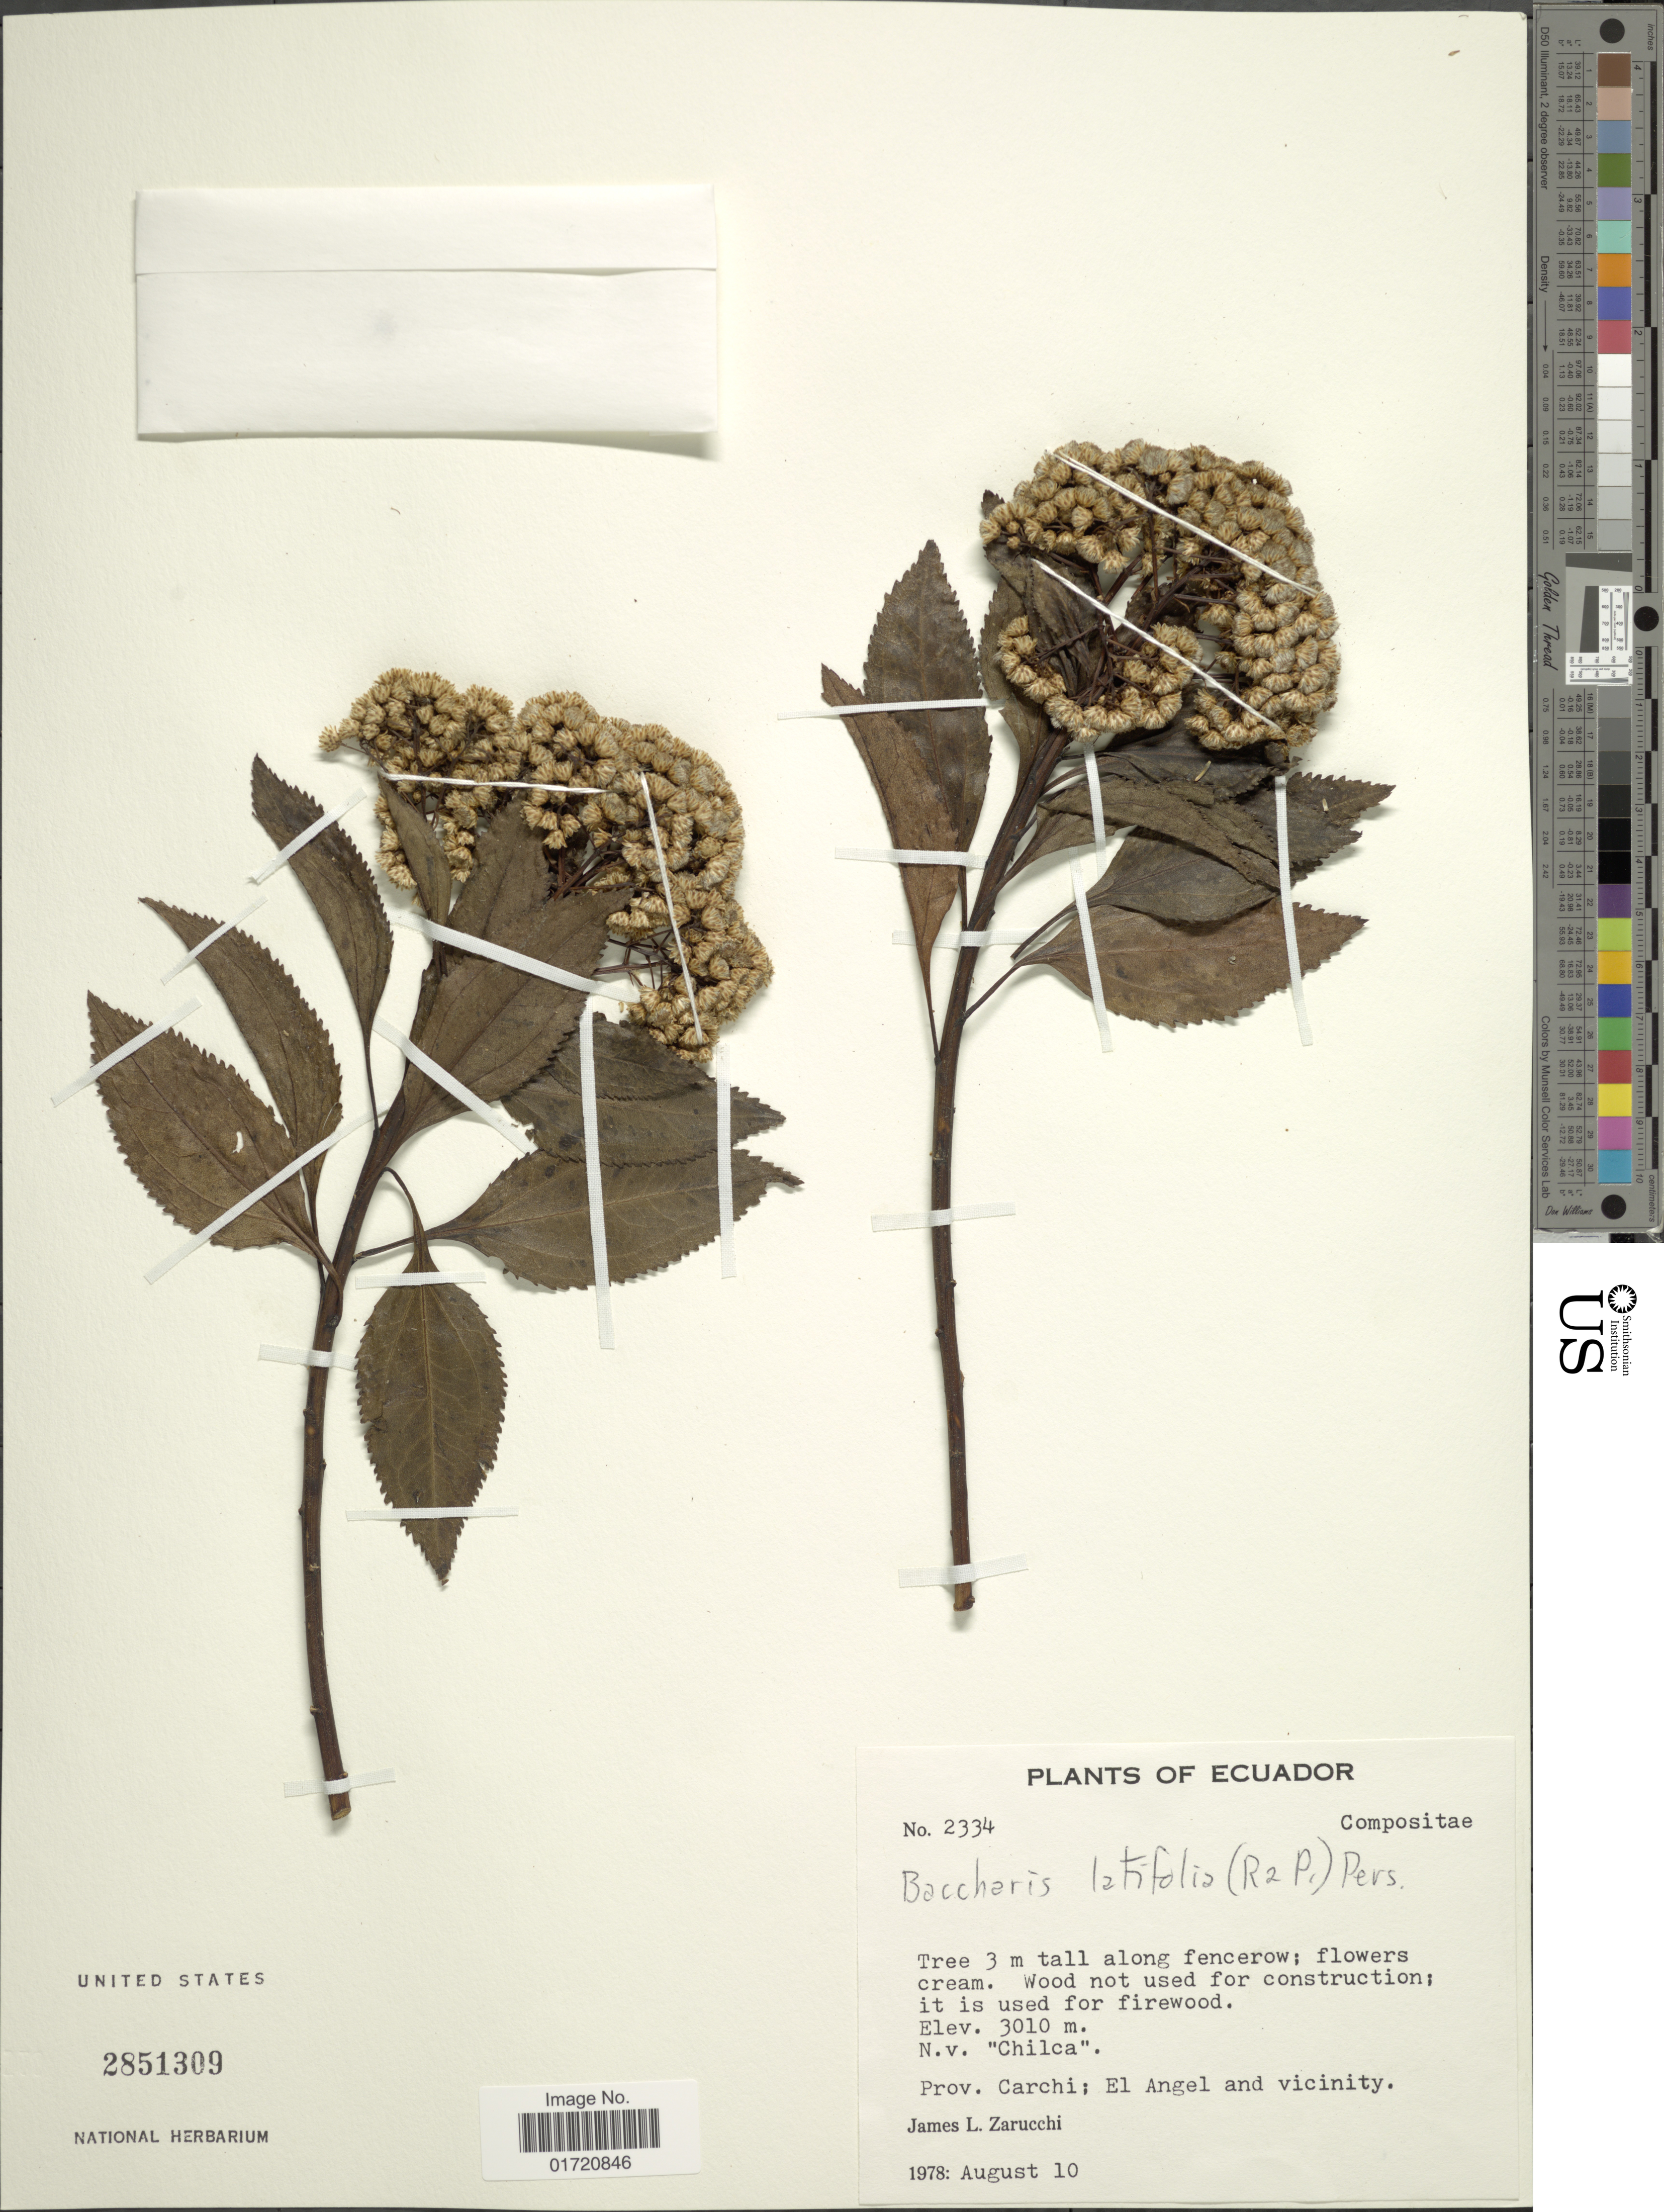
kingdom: Plantae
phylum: Tracheophyta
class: Magnoliopsida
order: Asterales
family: Asteraceae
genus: Baccharis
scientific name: Baccharis latifolia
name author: (Ruiz & Pav.) Pers.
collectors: J. L. Zarucchi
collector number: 2334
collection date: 1978-08-10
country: Ecuador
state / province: Carchi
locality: El Angel and vicinity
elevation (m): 3010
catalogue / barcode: US 2851309